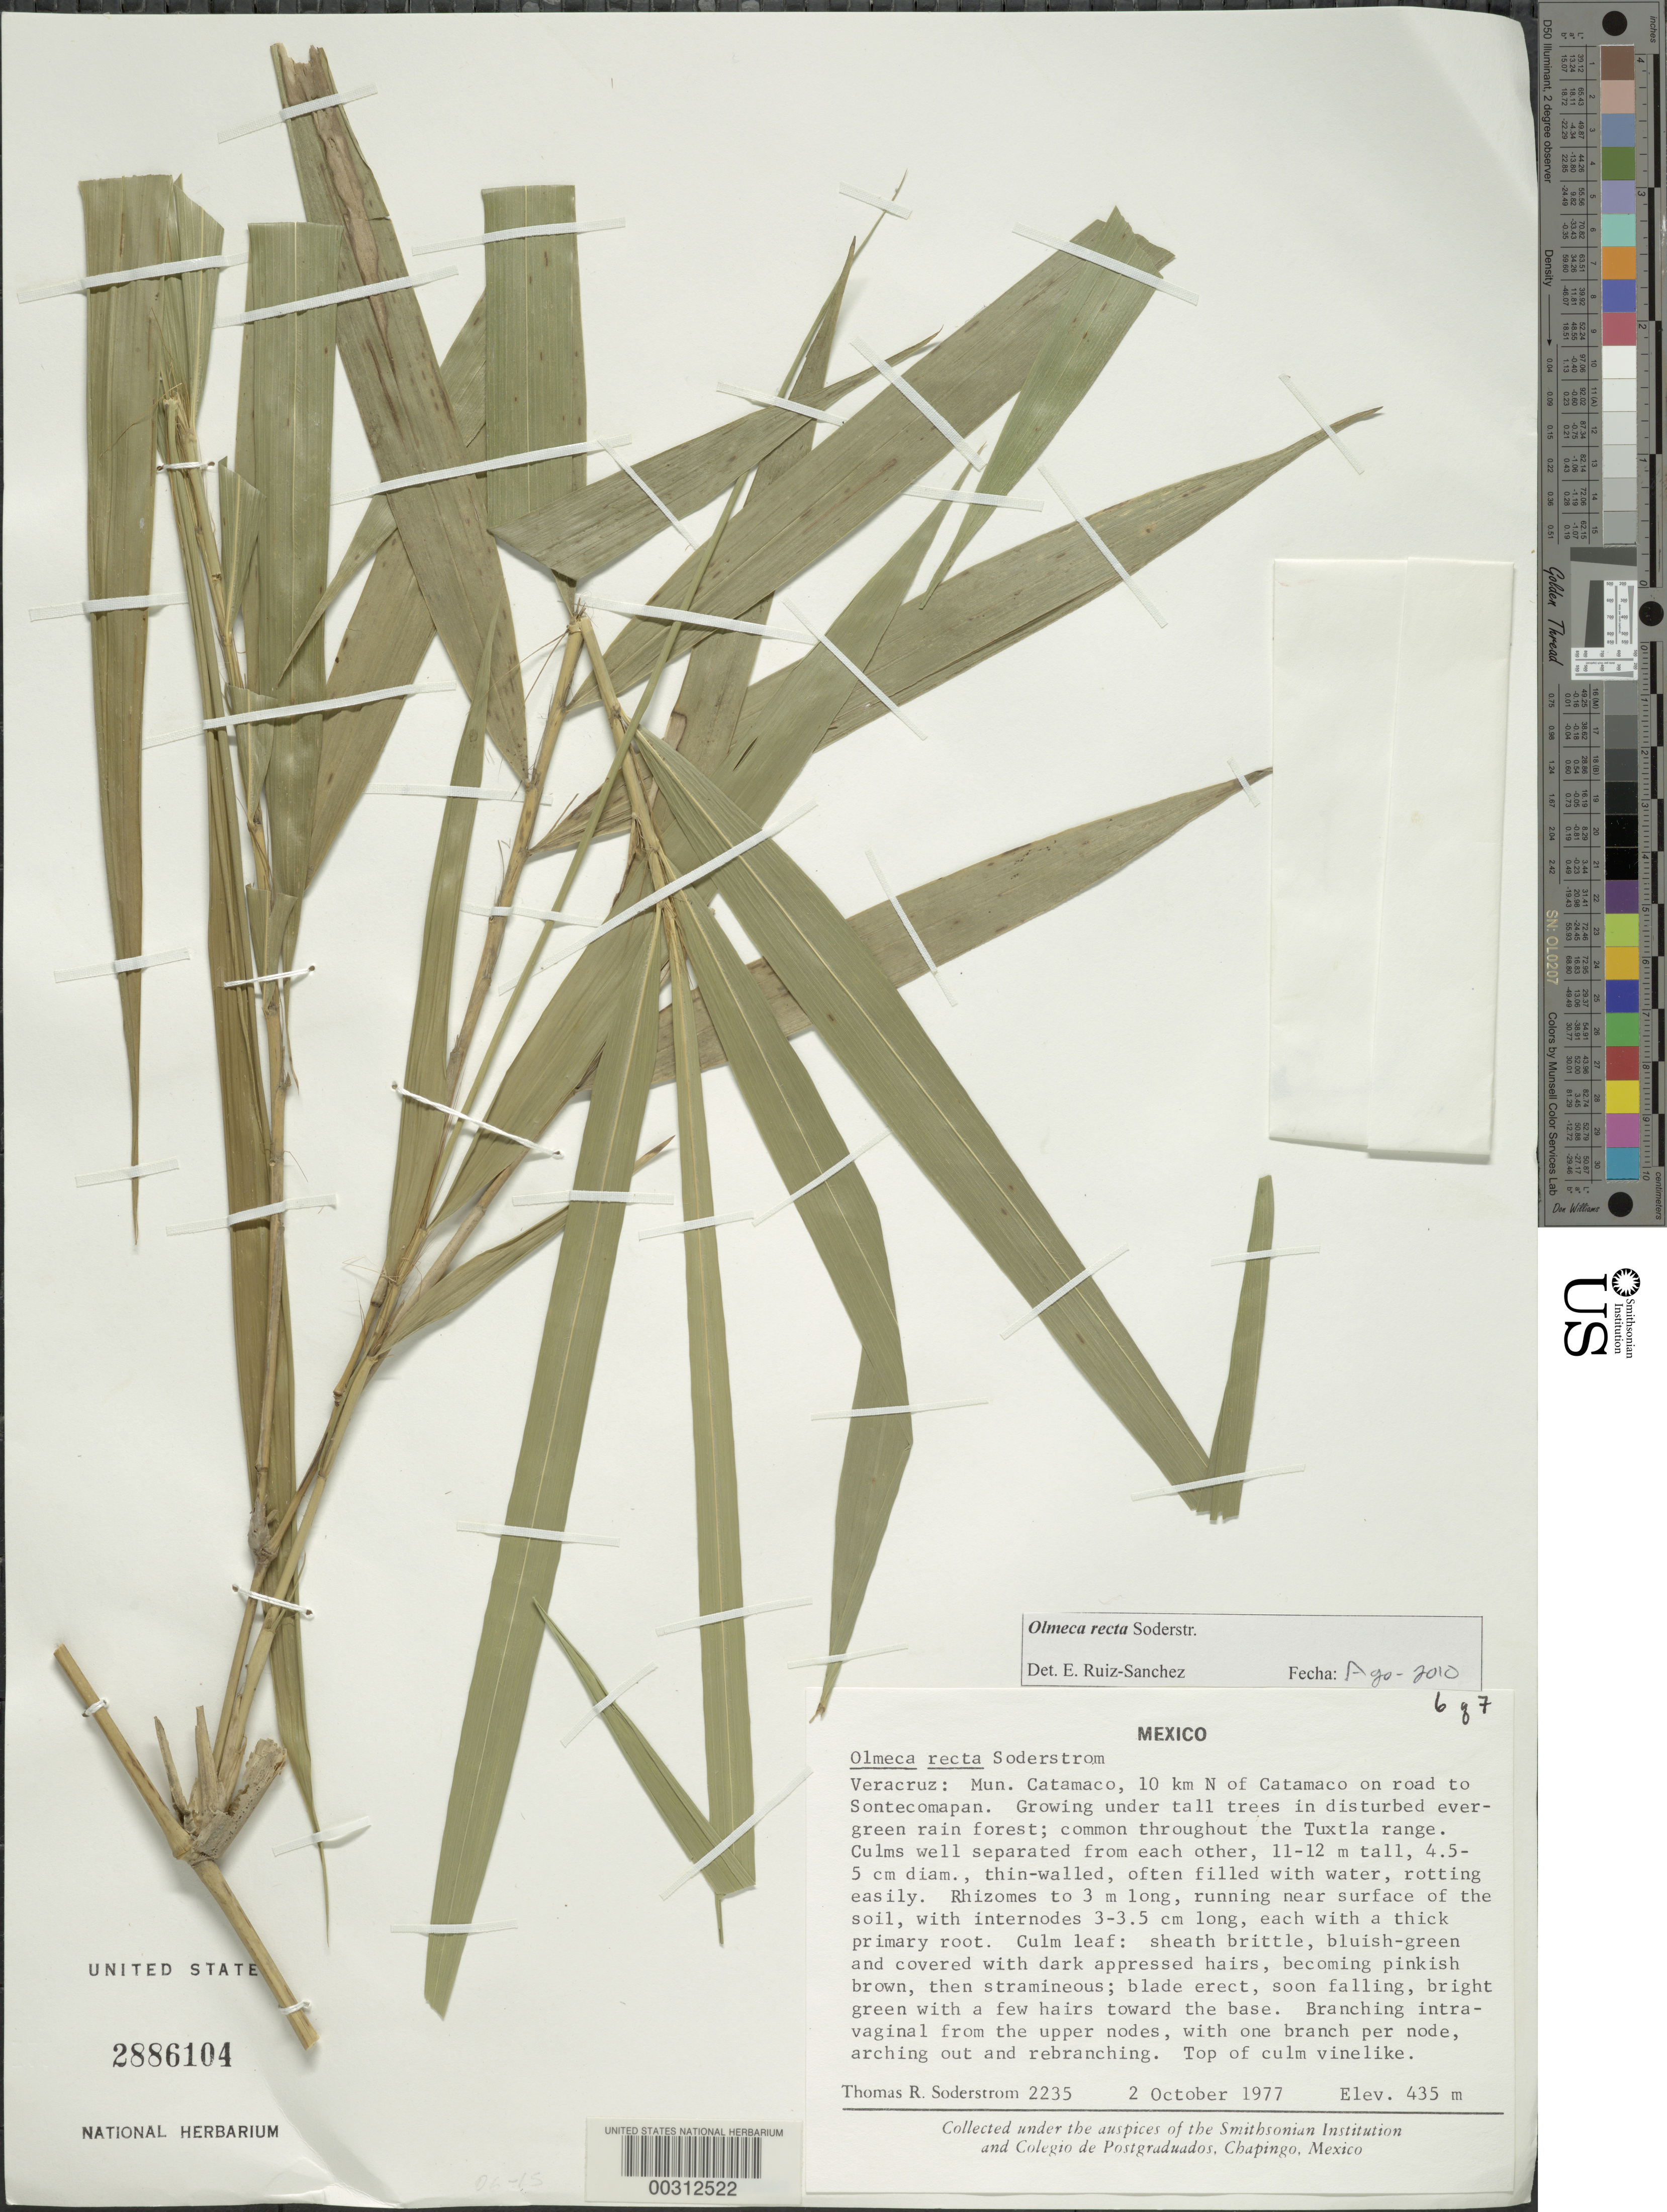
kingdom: Plantae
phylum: Tracheophyta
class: Liliopsida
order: Poales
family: Poaceae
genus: Olmeca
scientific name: Olmeca recta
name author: Soderstr.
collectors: T. R. Soderstrom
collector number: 2235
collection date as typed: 02 Oct 1977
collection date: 1977-10-02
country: Mexico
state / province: Veracruz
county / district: Catemaco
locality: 10 km N of Catamaco on road to Sontecomapan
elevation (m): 435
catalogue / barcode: US 2886104